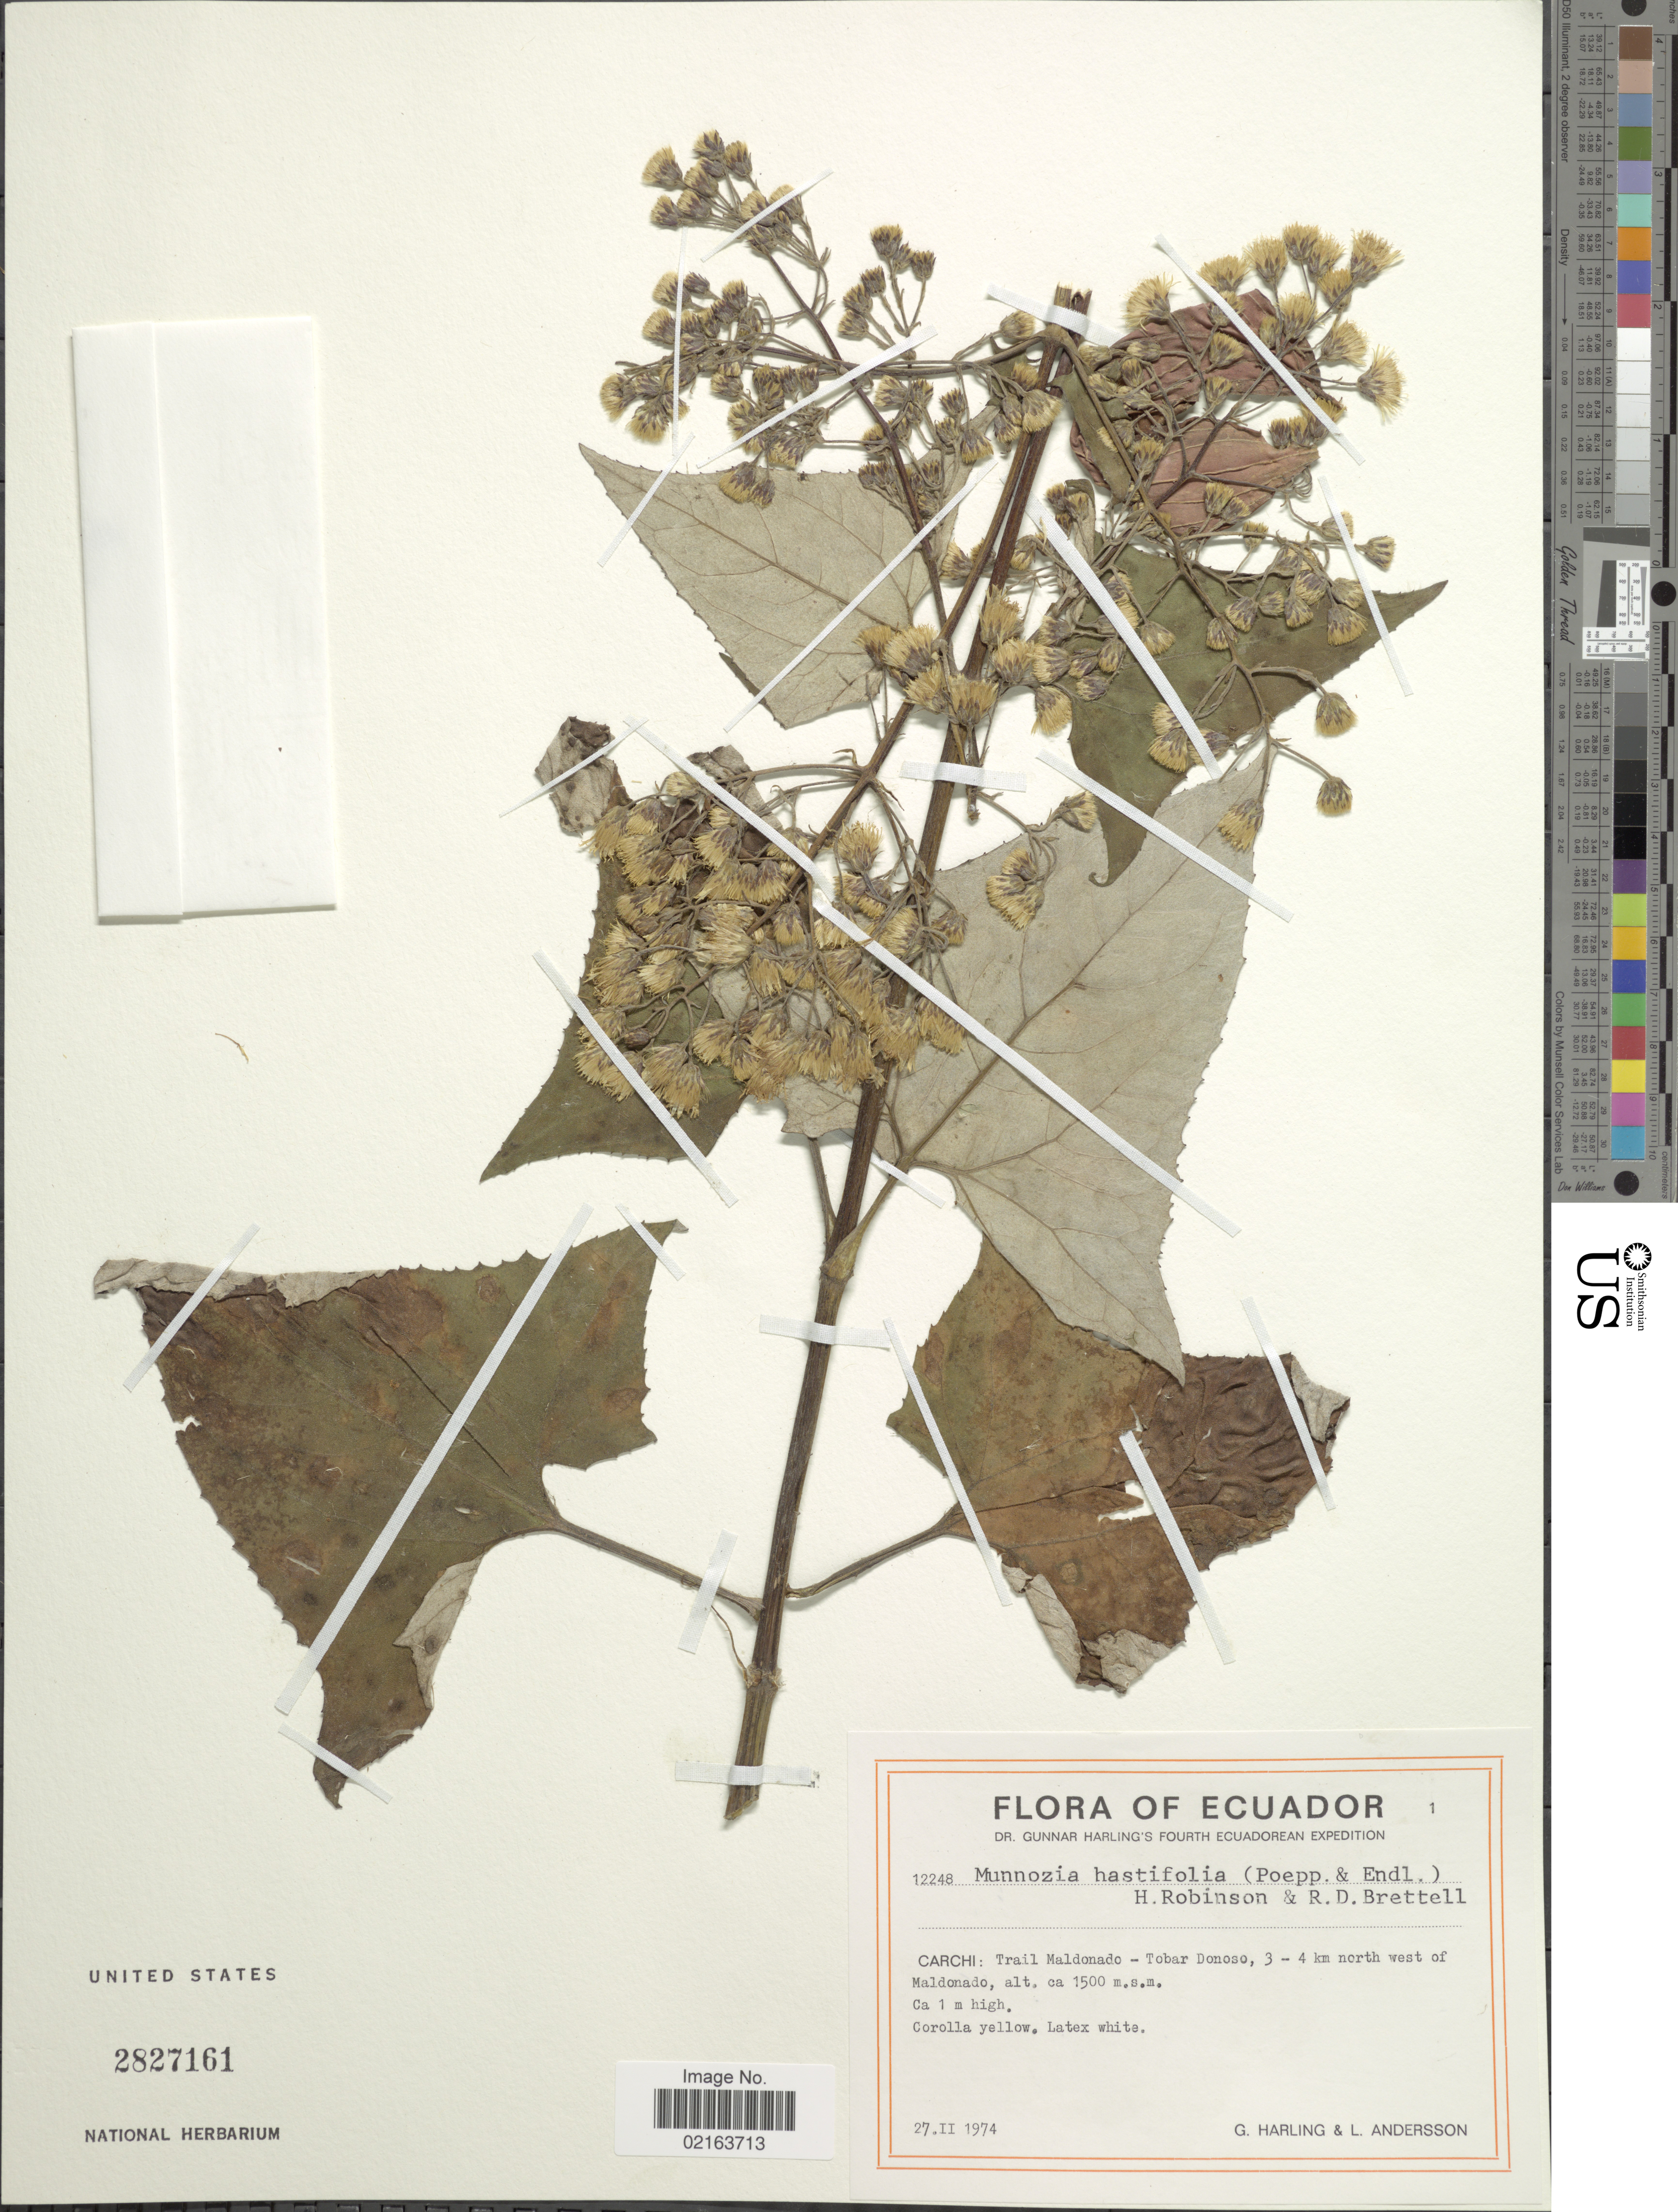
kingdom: Plantae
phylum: Tracheophyta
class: Magnoliopsida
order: Asterales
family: Asteraceae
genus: Munnozia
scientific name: Munnozia hastifolia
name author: (Poepp.) H. Rob. & Brettell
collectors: G. Harling & L. Andersson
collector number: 12248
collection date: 1974-02-27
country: Ecuador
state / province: Carchi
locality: Carchi: Trail Maldonado, Tobar Donoso, 3-4 km north west of Maldonado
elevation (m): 1500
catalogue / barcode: US 2827161